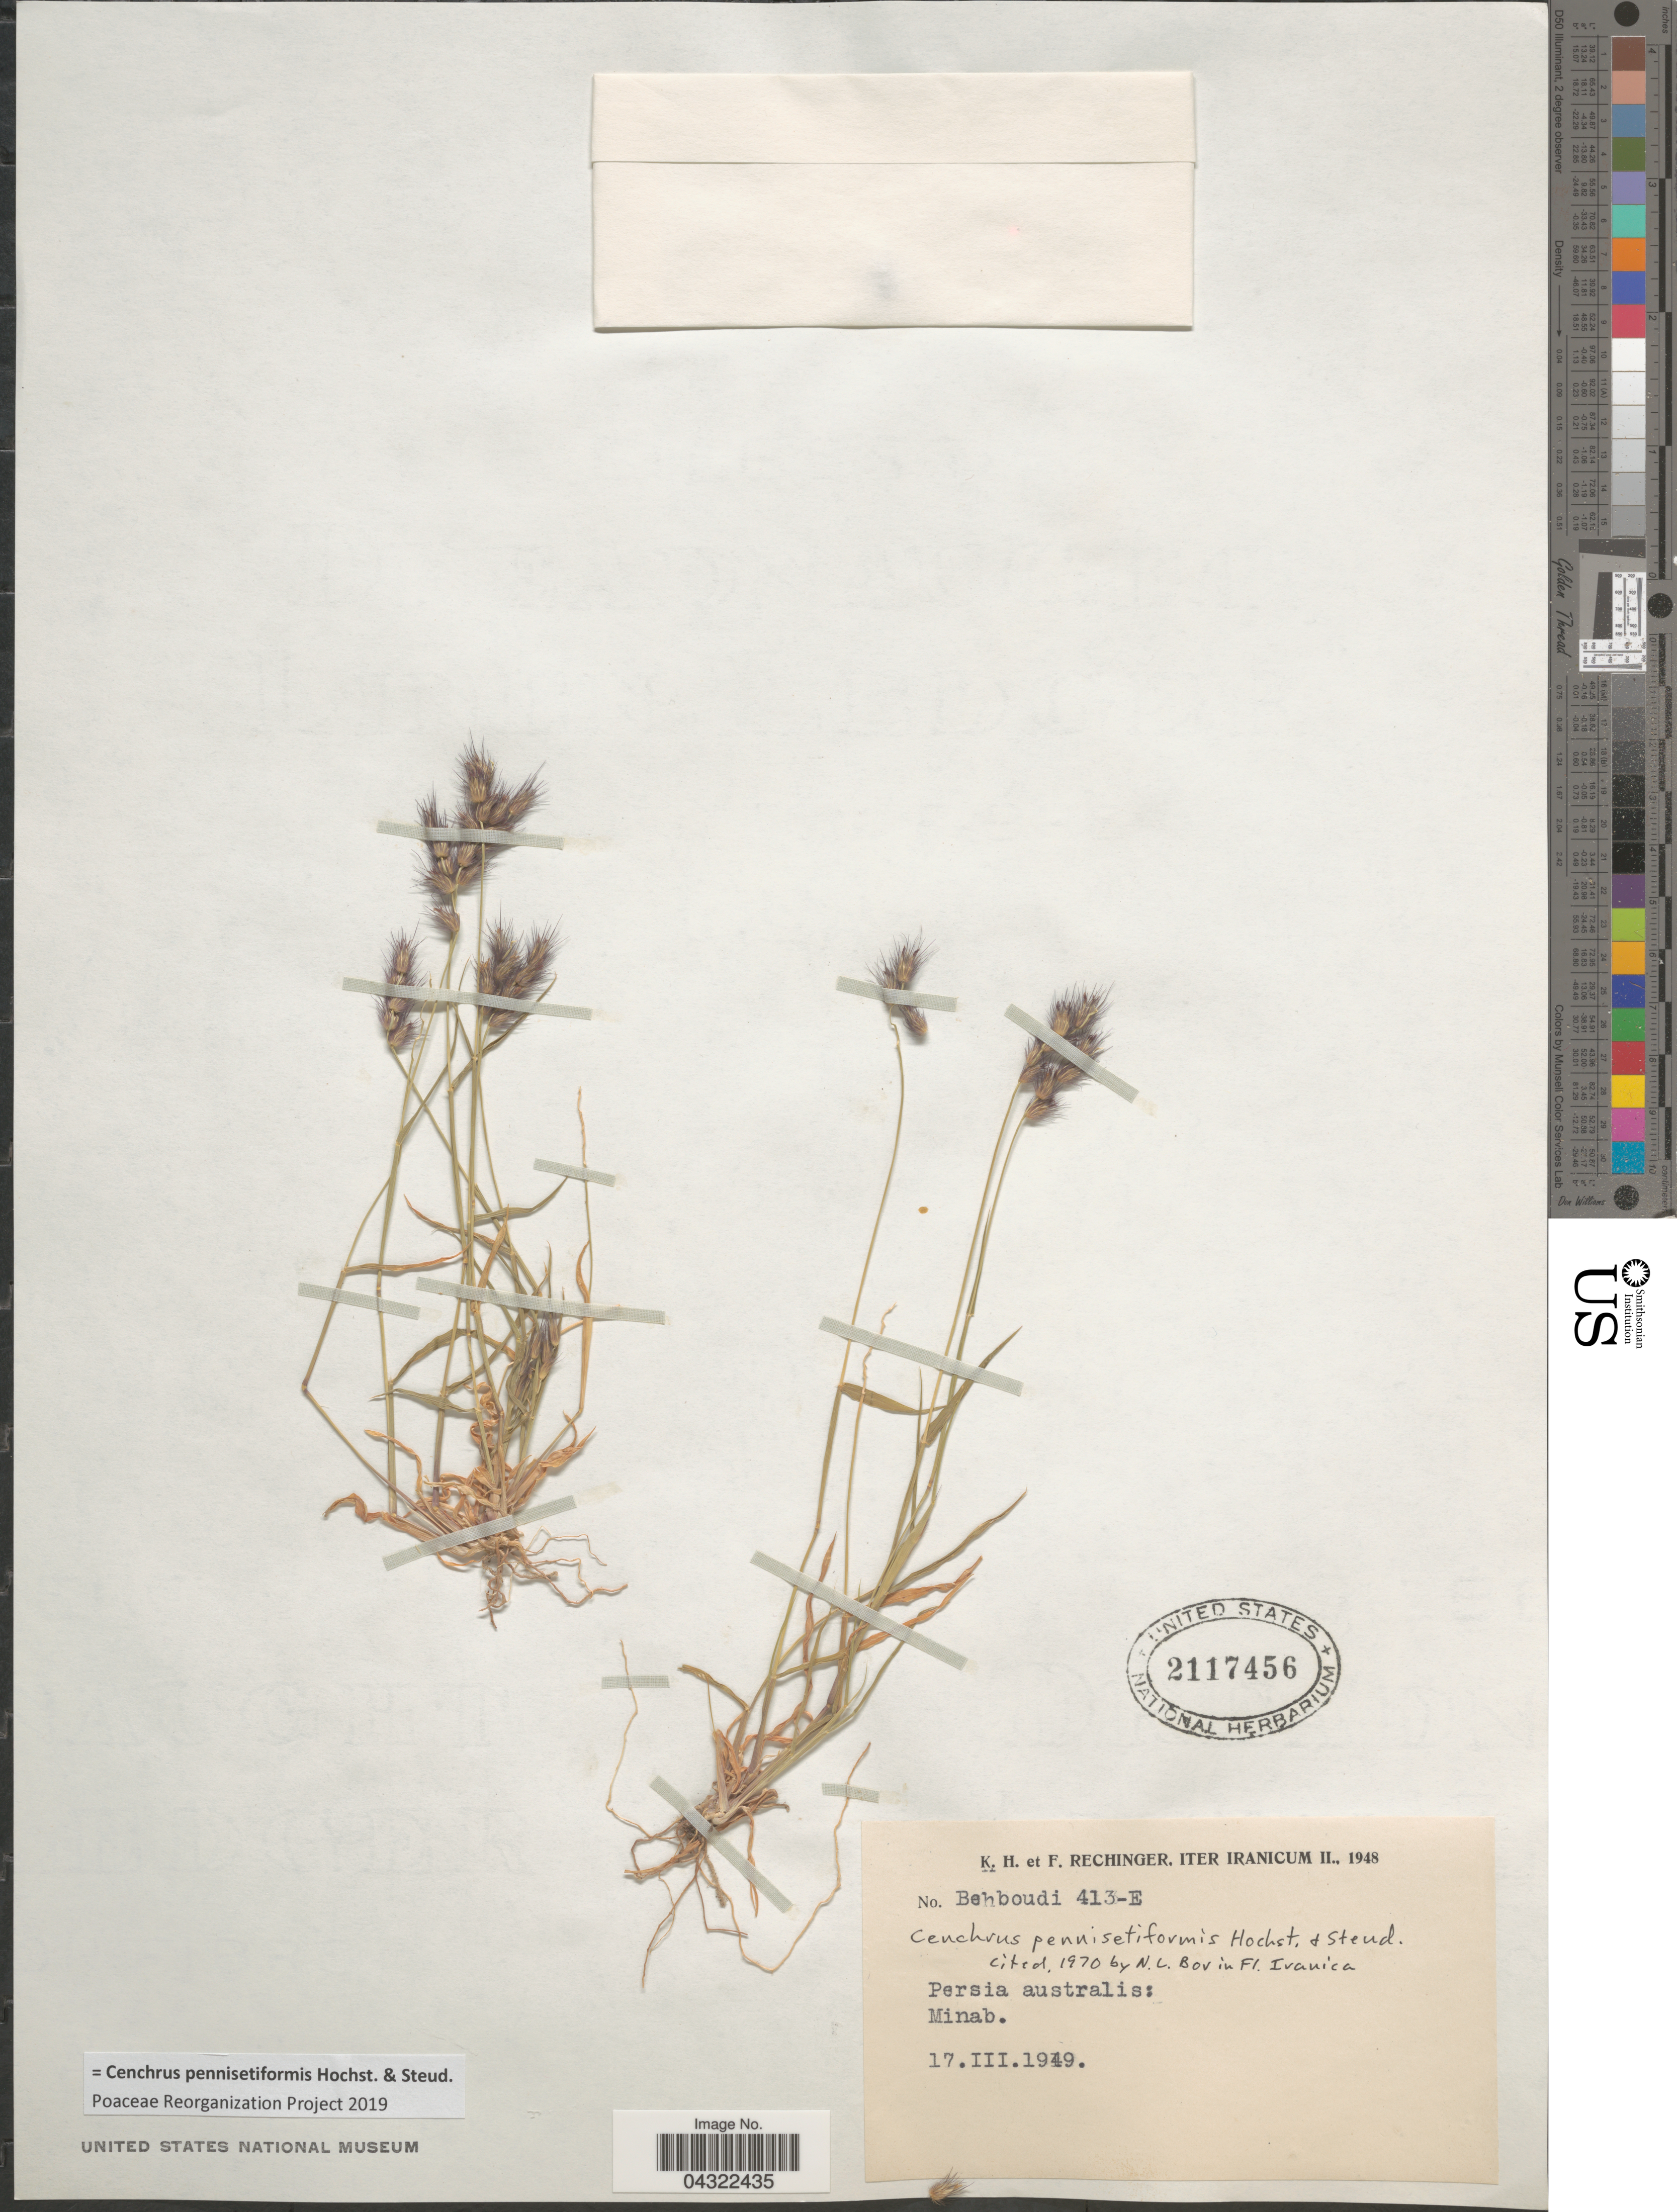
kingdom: Plantae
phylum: Tracheophyta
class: Liliopsida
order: Poales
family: Poaceae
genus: Cenchrus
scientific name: Cenchrus pennisetiformis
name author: Hochst. & Steud. ex Steud.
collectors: K. H. Rechinger & F. Rechinger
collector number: Behboudi413-E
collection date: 1949-03-17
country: Iran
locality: Iter Iranicum II., 1948. Persia australis: Minab.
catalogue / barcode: US 2117456